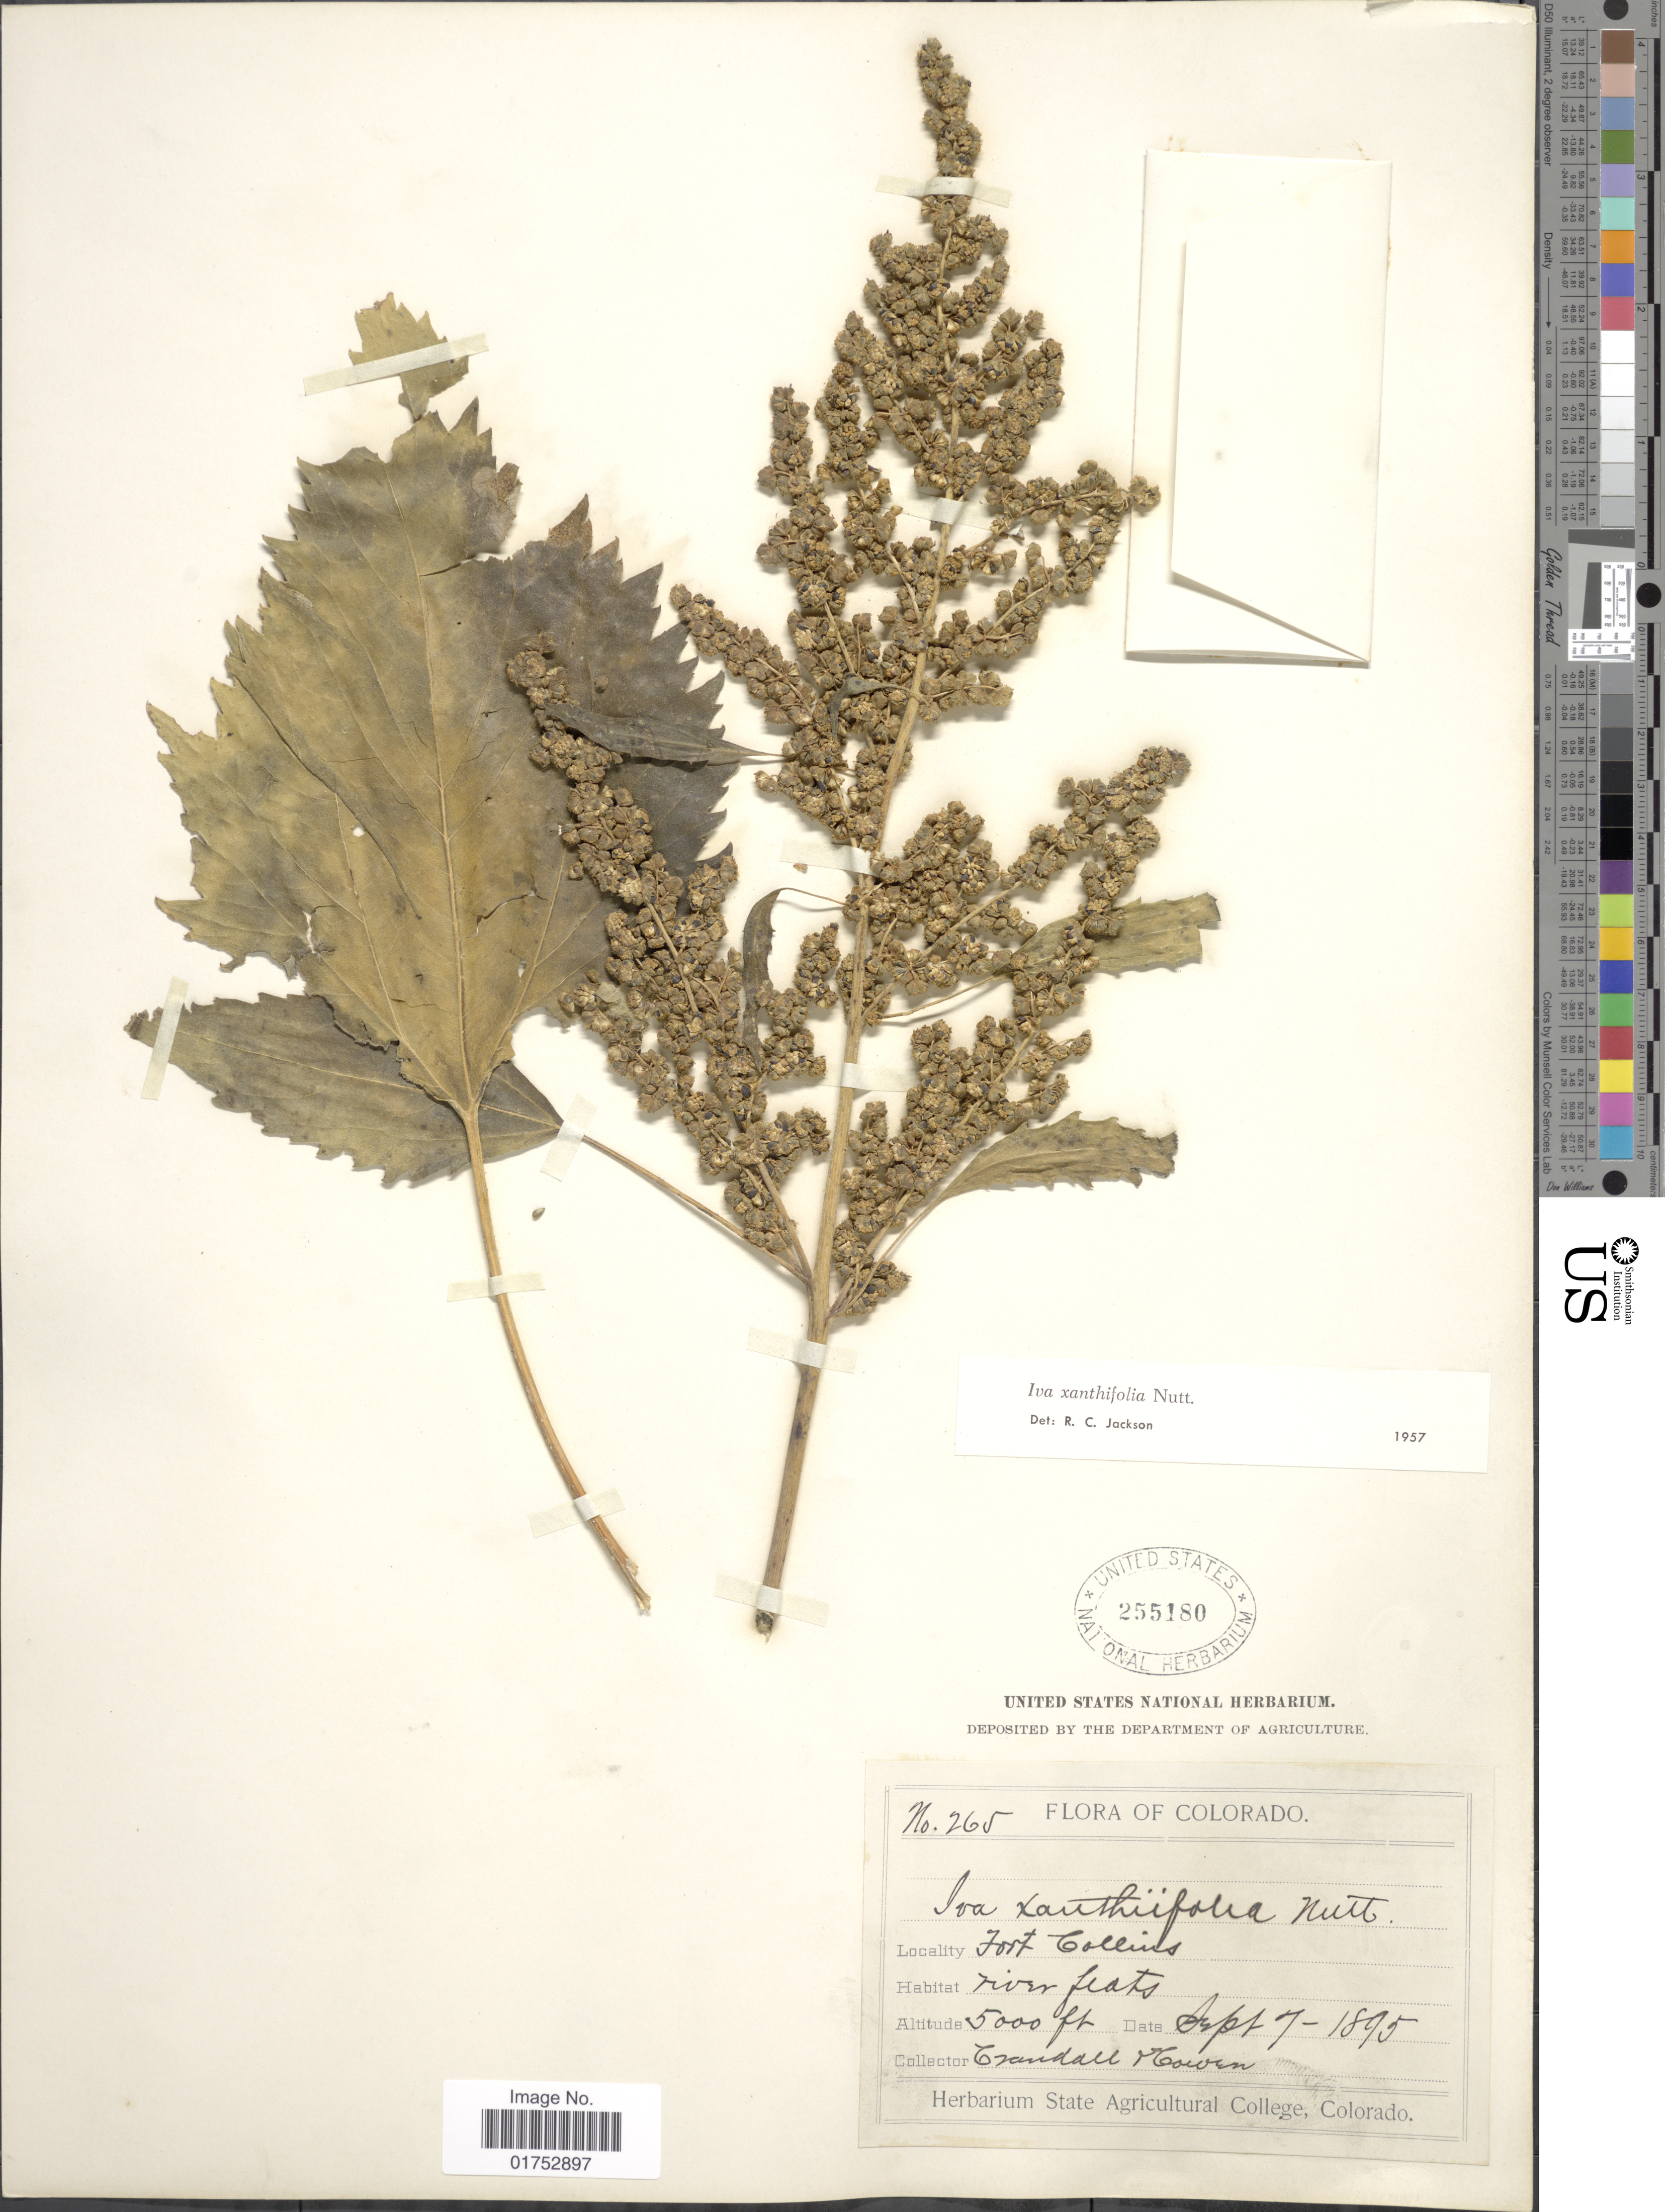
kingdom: Plantae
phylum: Tracheophyta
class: Magnoliopsida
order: Asterales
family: Asteraceae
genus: Iva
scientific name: Iva xanthifolia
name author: Nutt.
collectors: C. Crandall & J. H. Cowen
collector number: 265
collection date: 1895-09-07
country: United States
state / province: Colorado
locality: Fort Collins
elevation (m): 1524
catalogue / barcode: US 255180